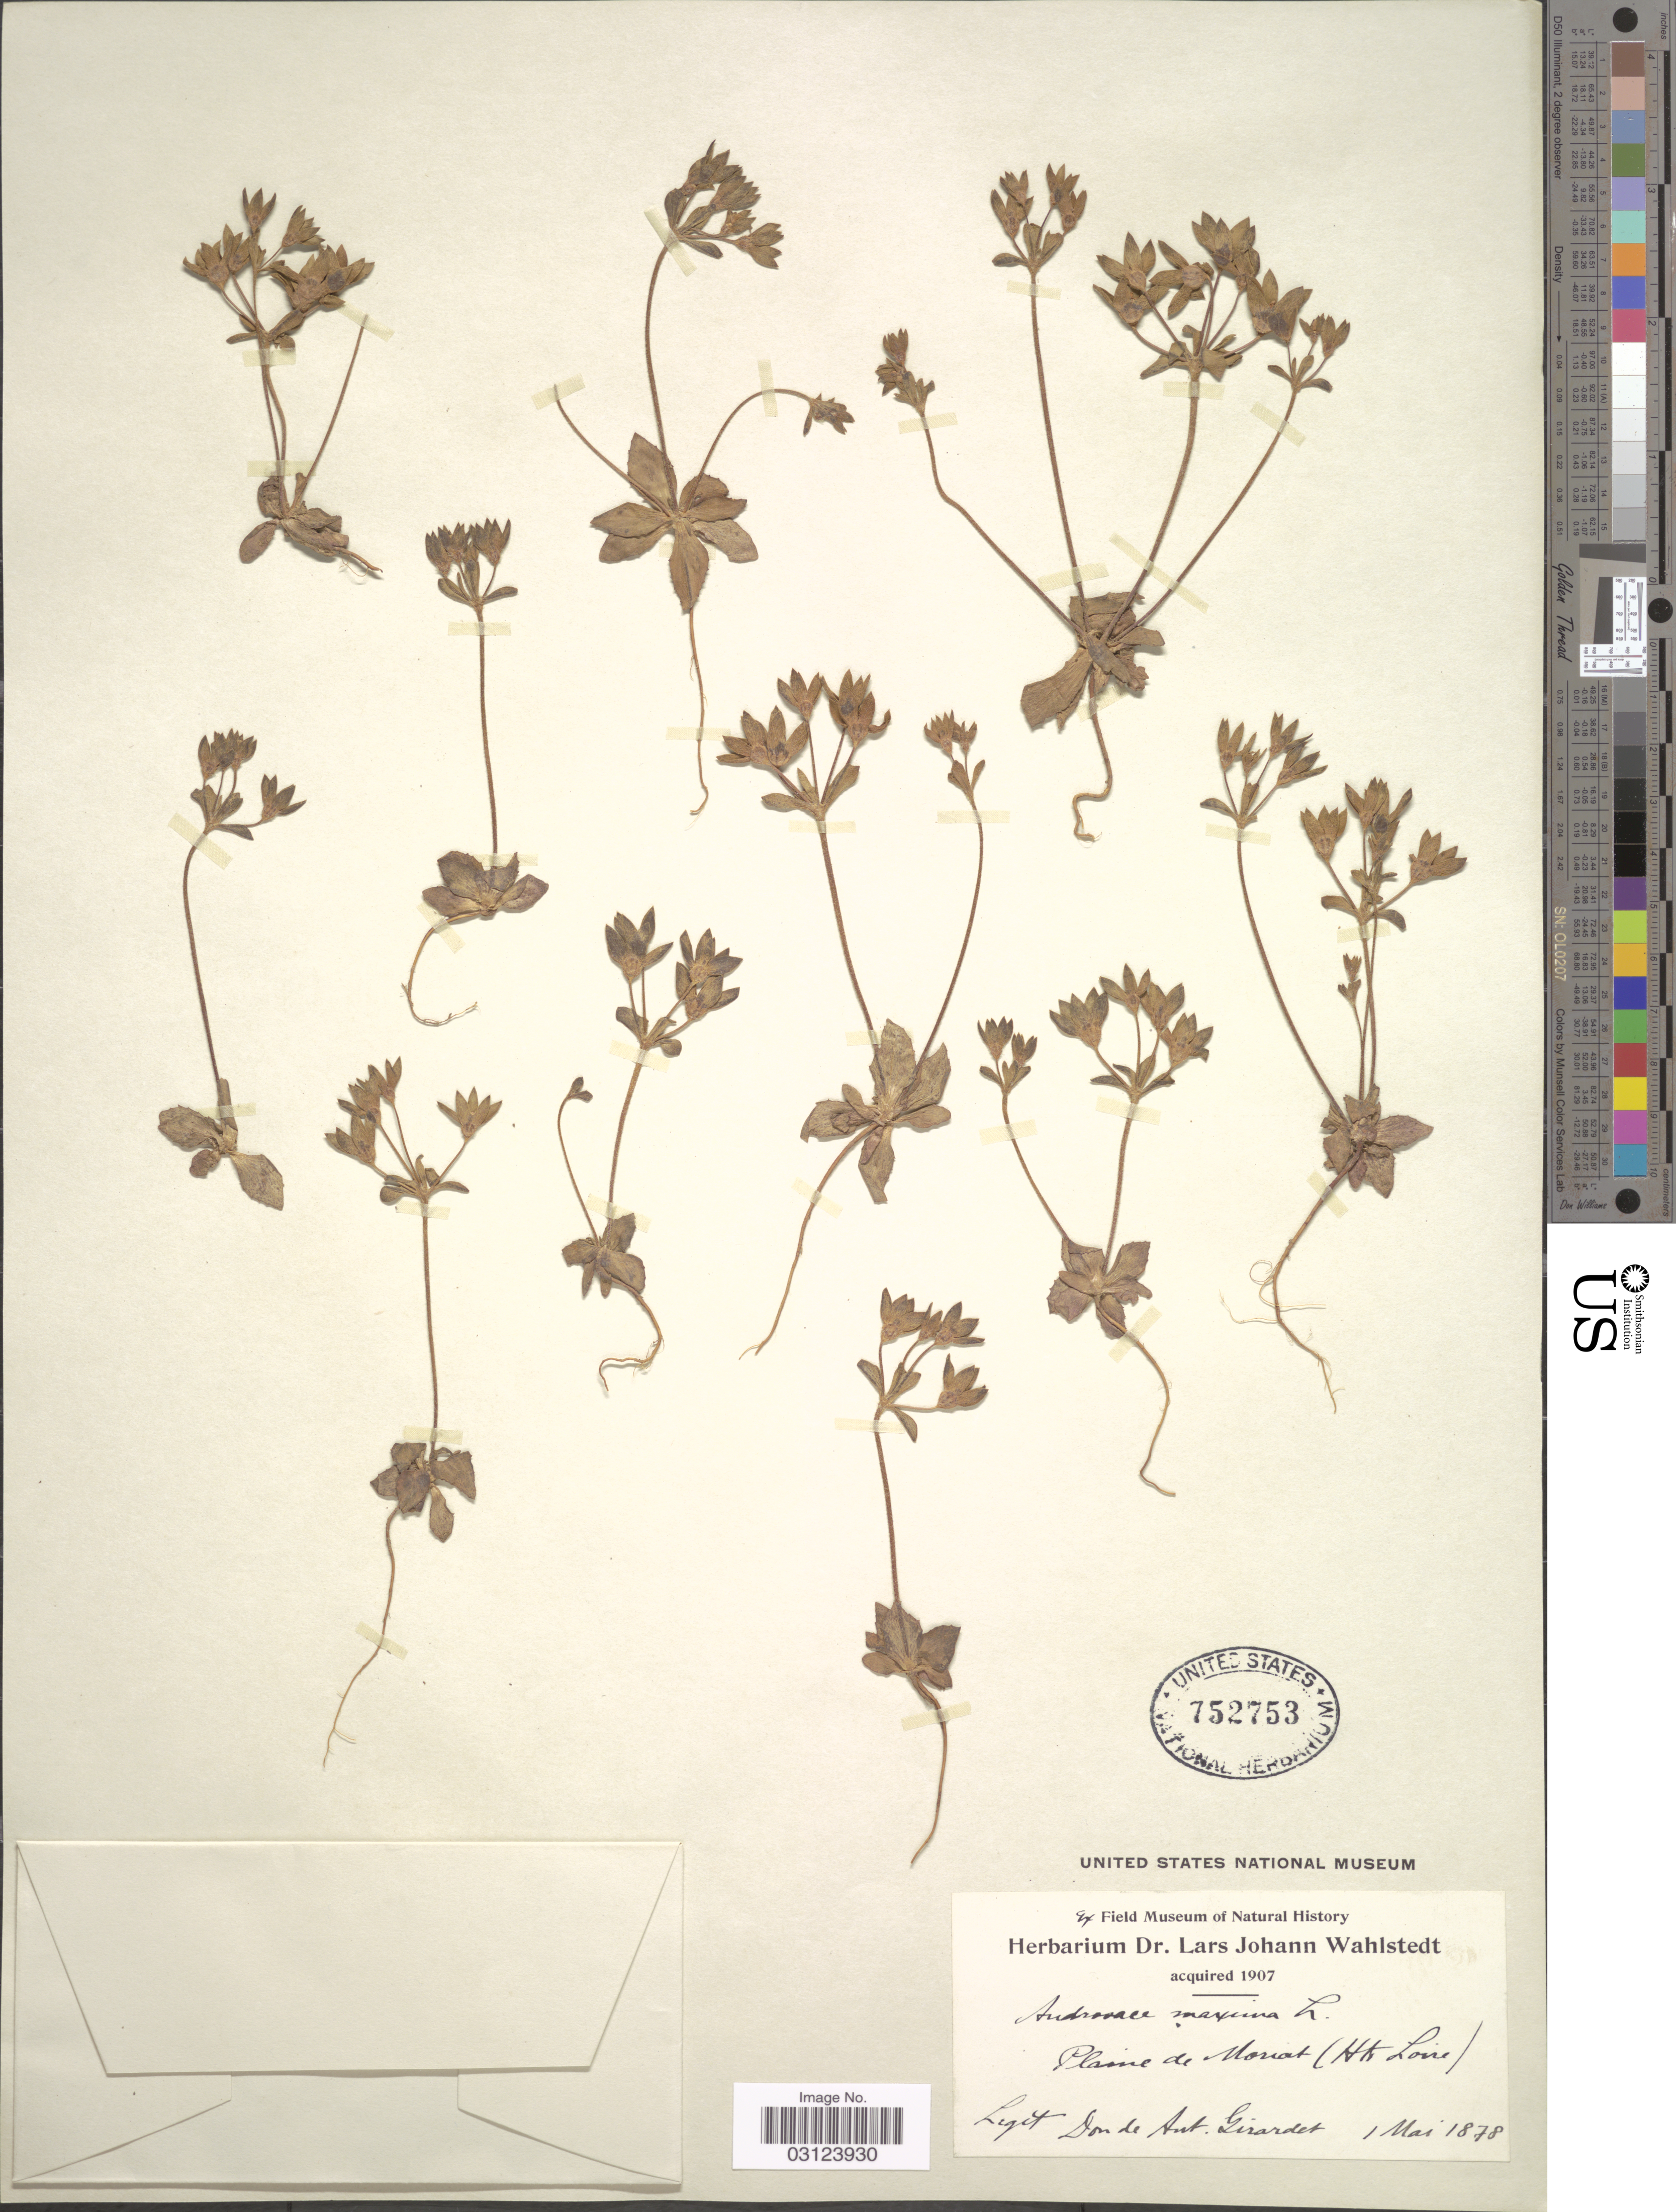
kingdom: Plantae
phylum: Tracheophyta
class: Magnoliopsida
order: Ericales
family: Primulaceae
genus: Androsace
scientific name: Androsace maxima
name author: L.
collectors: A. Girardet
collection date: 1878-05-01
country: France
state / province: Pays de la Loire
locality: Plaine de Moriat (Ht. Loire).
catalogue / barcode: US 752753